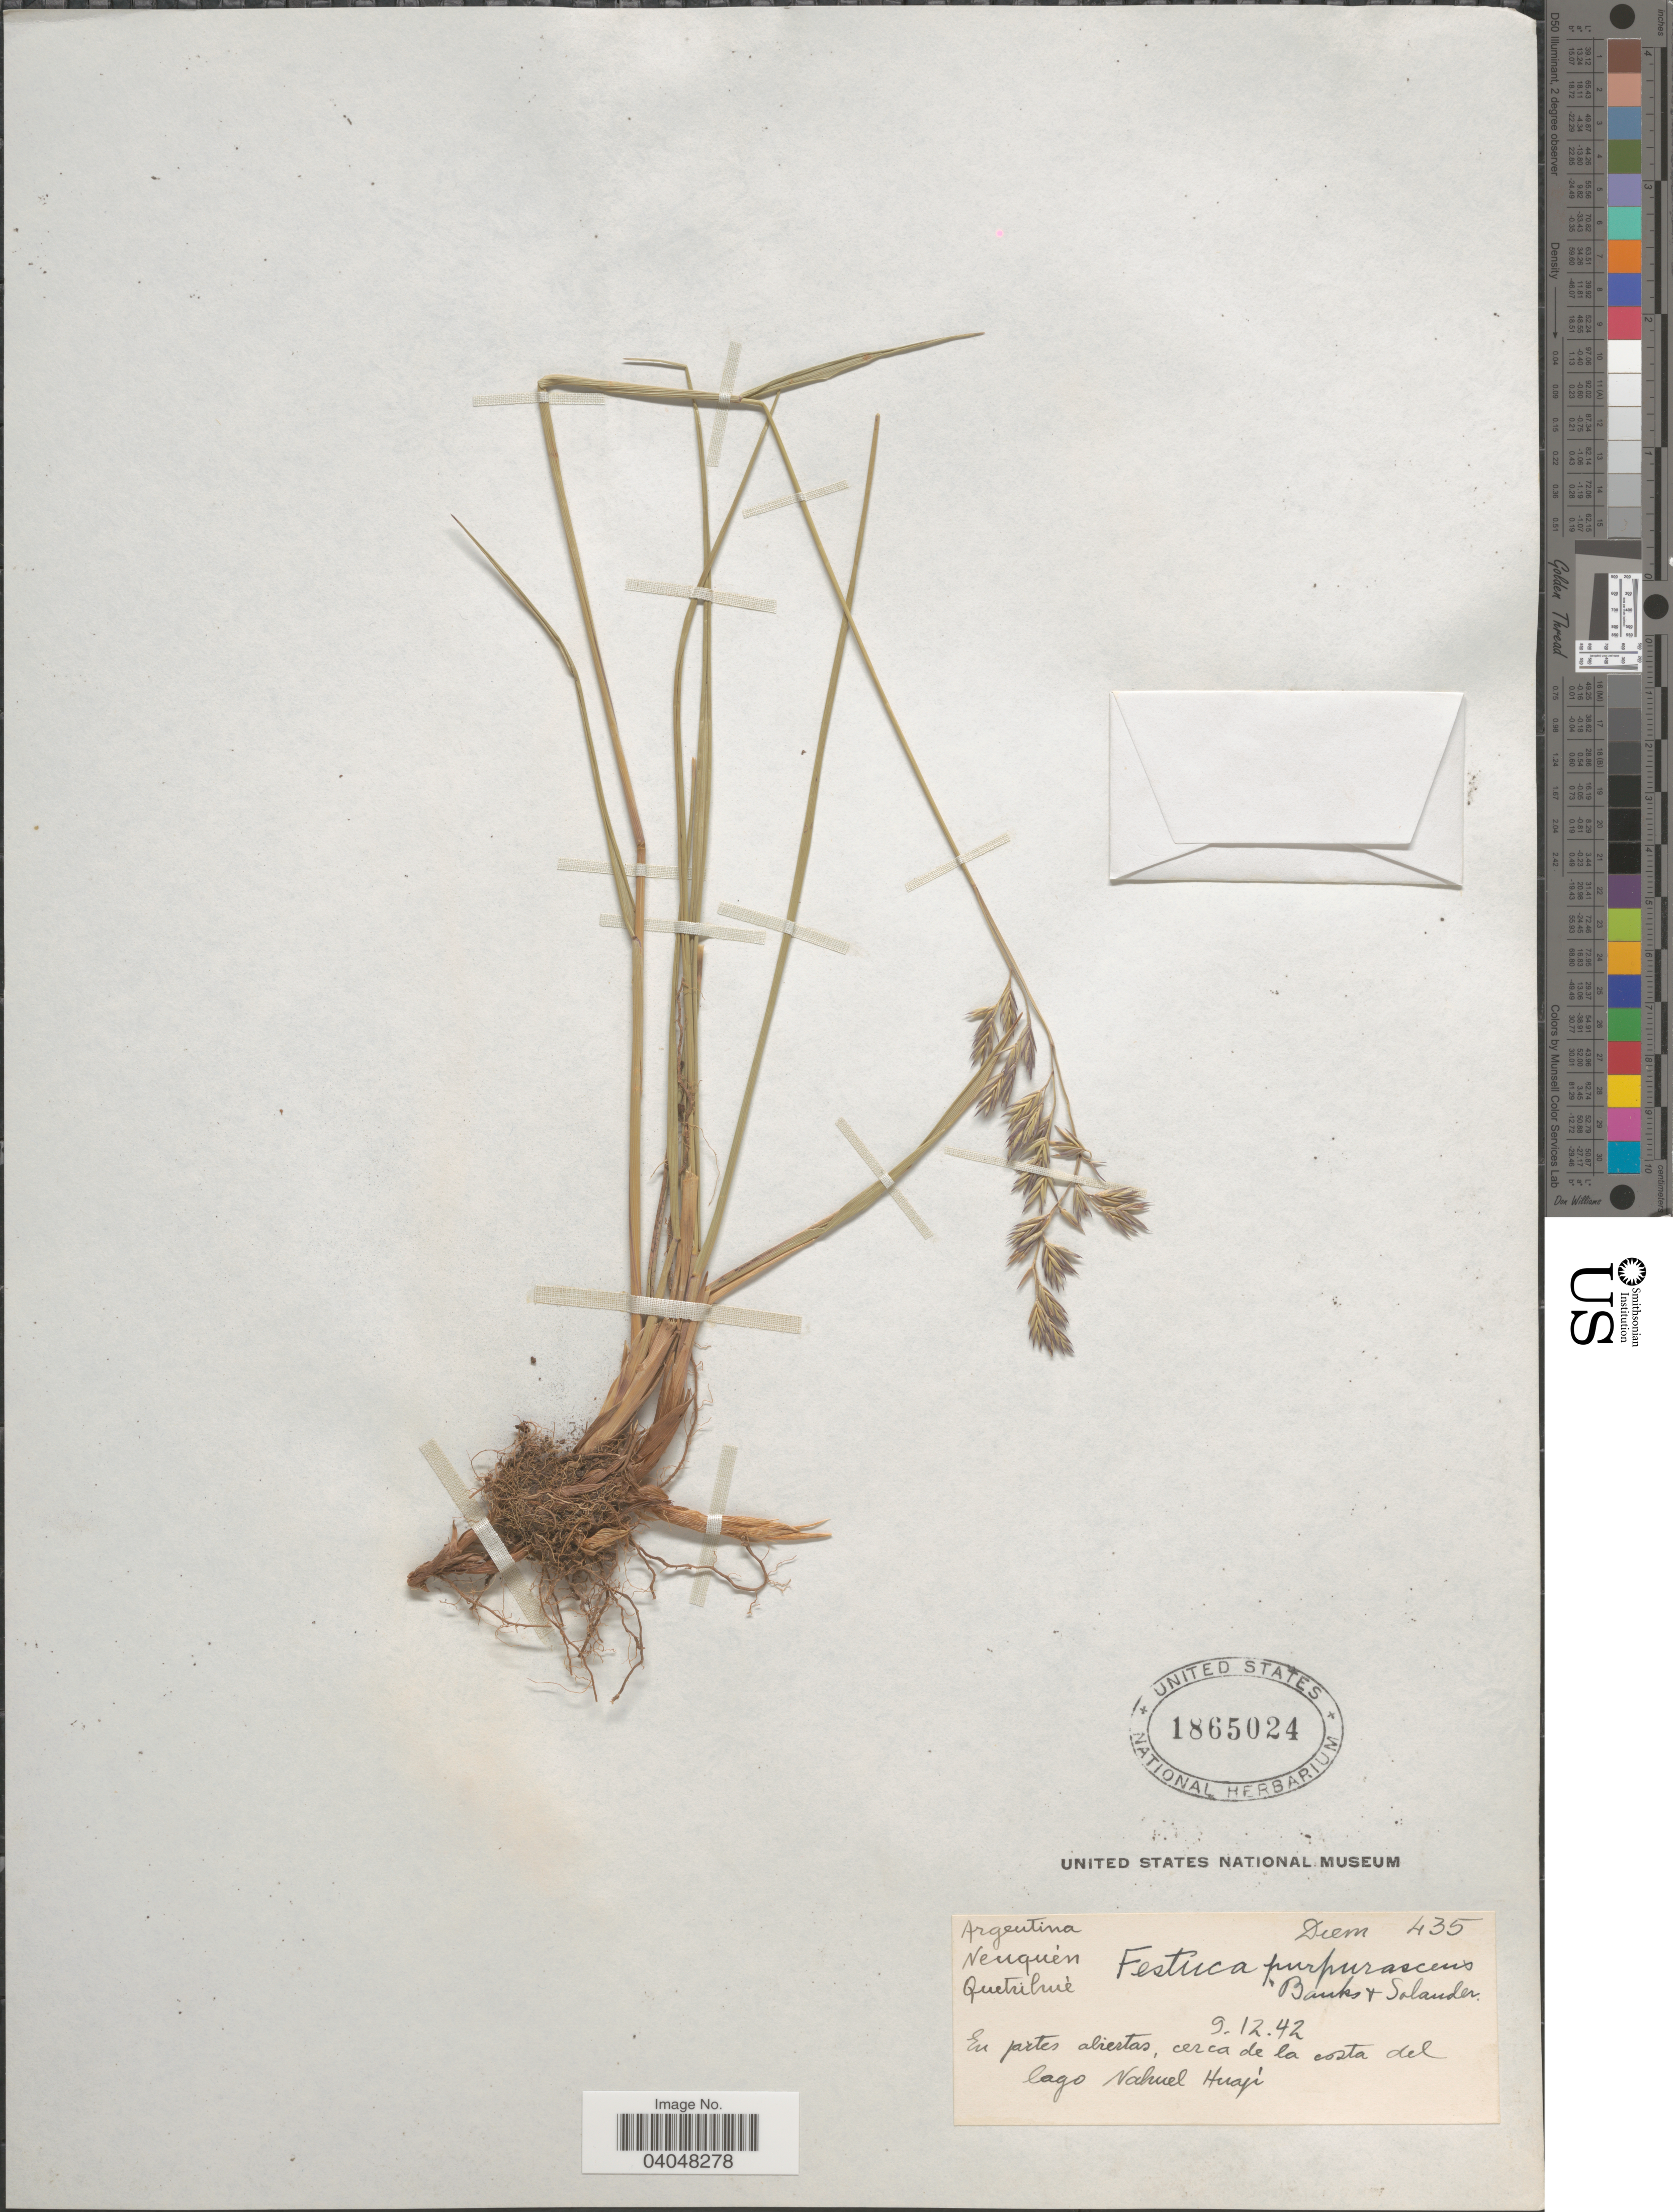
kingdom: Plantae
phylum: Tracheophyta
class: Liliopsida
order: Poales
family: Poaceae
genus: Festuca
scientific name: Festuca purpurascens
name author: Banks & Sol. ex Hook. f.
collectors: Diem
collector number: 435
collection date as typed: Transcribed d/m/y: 9/12/42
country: Argentina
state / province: Neuquen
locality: Quetrihué. En partes abiertas, cerca de la costa del lago Nahuel Huapí.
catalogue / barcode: US 1865024